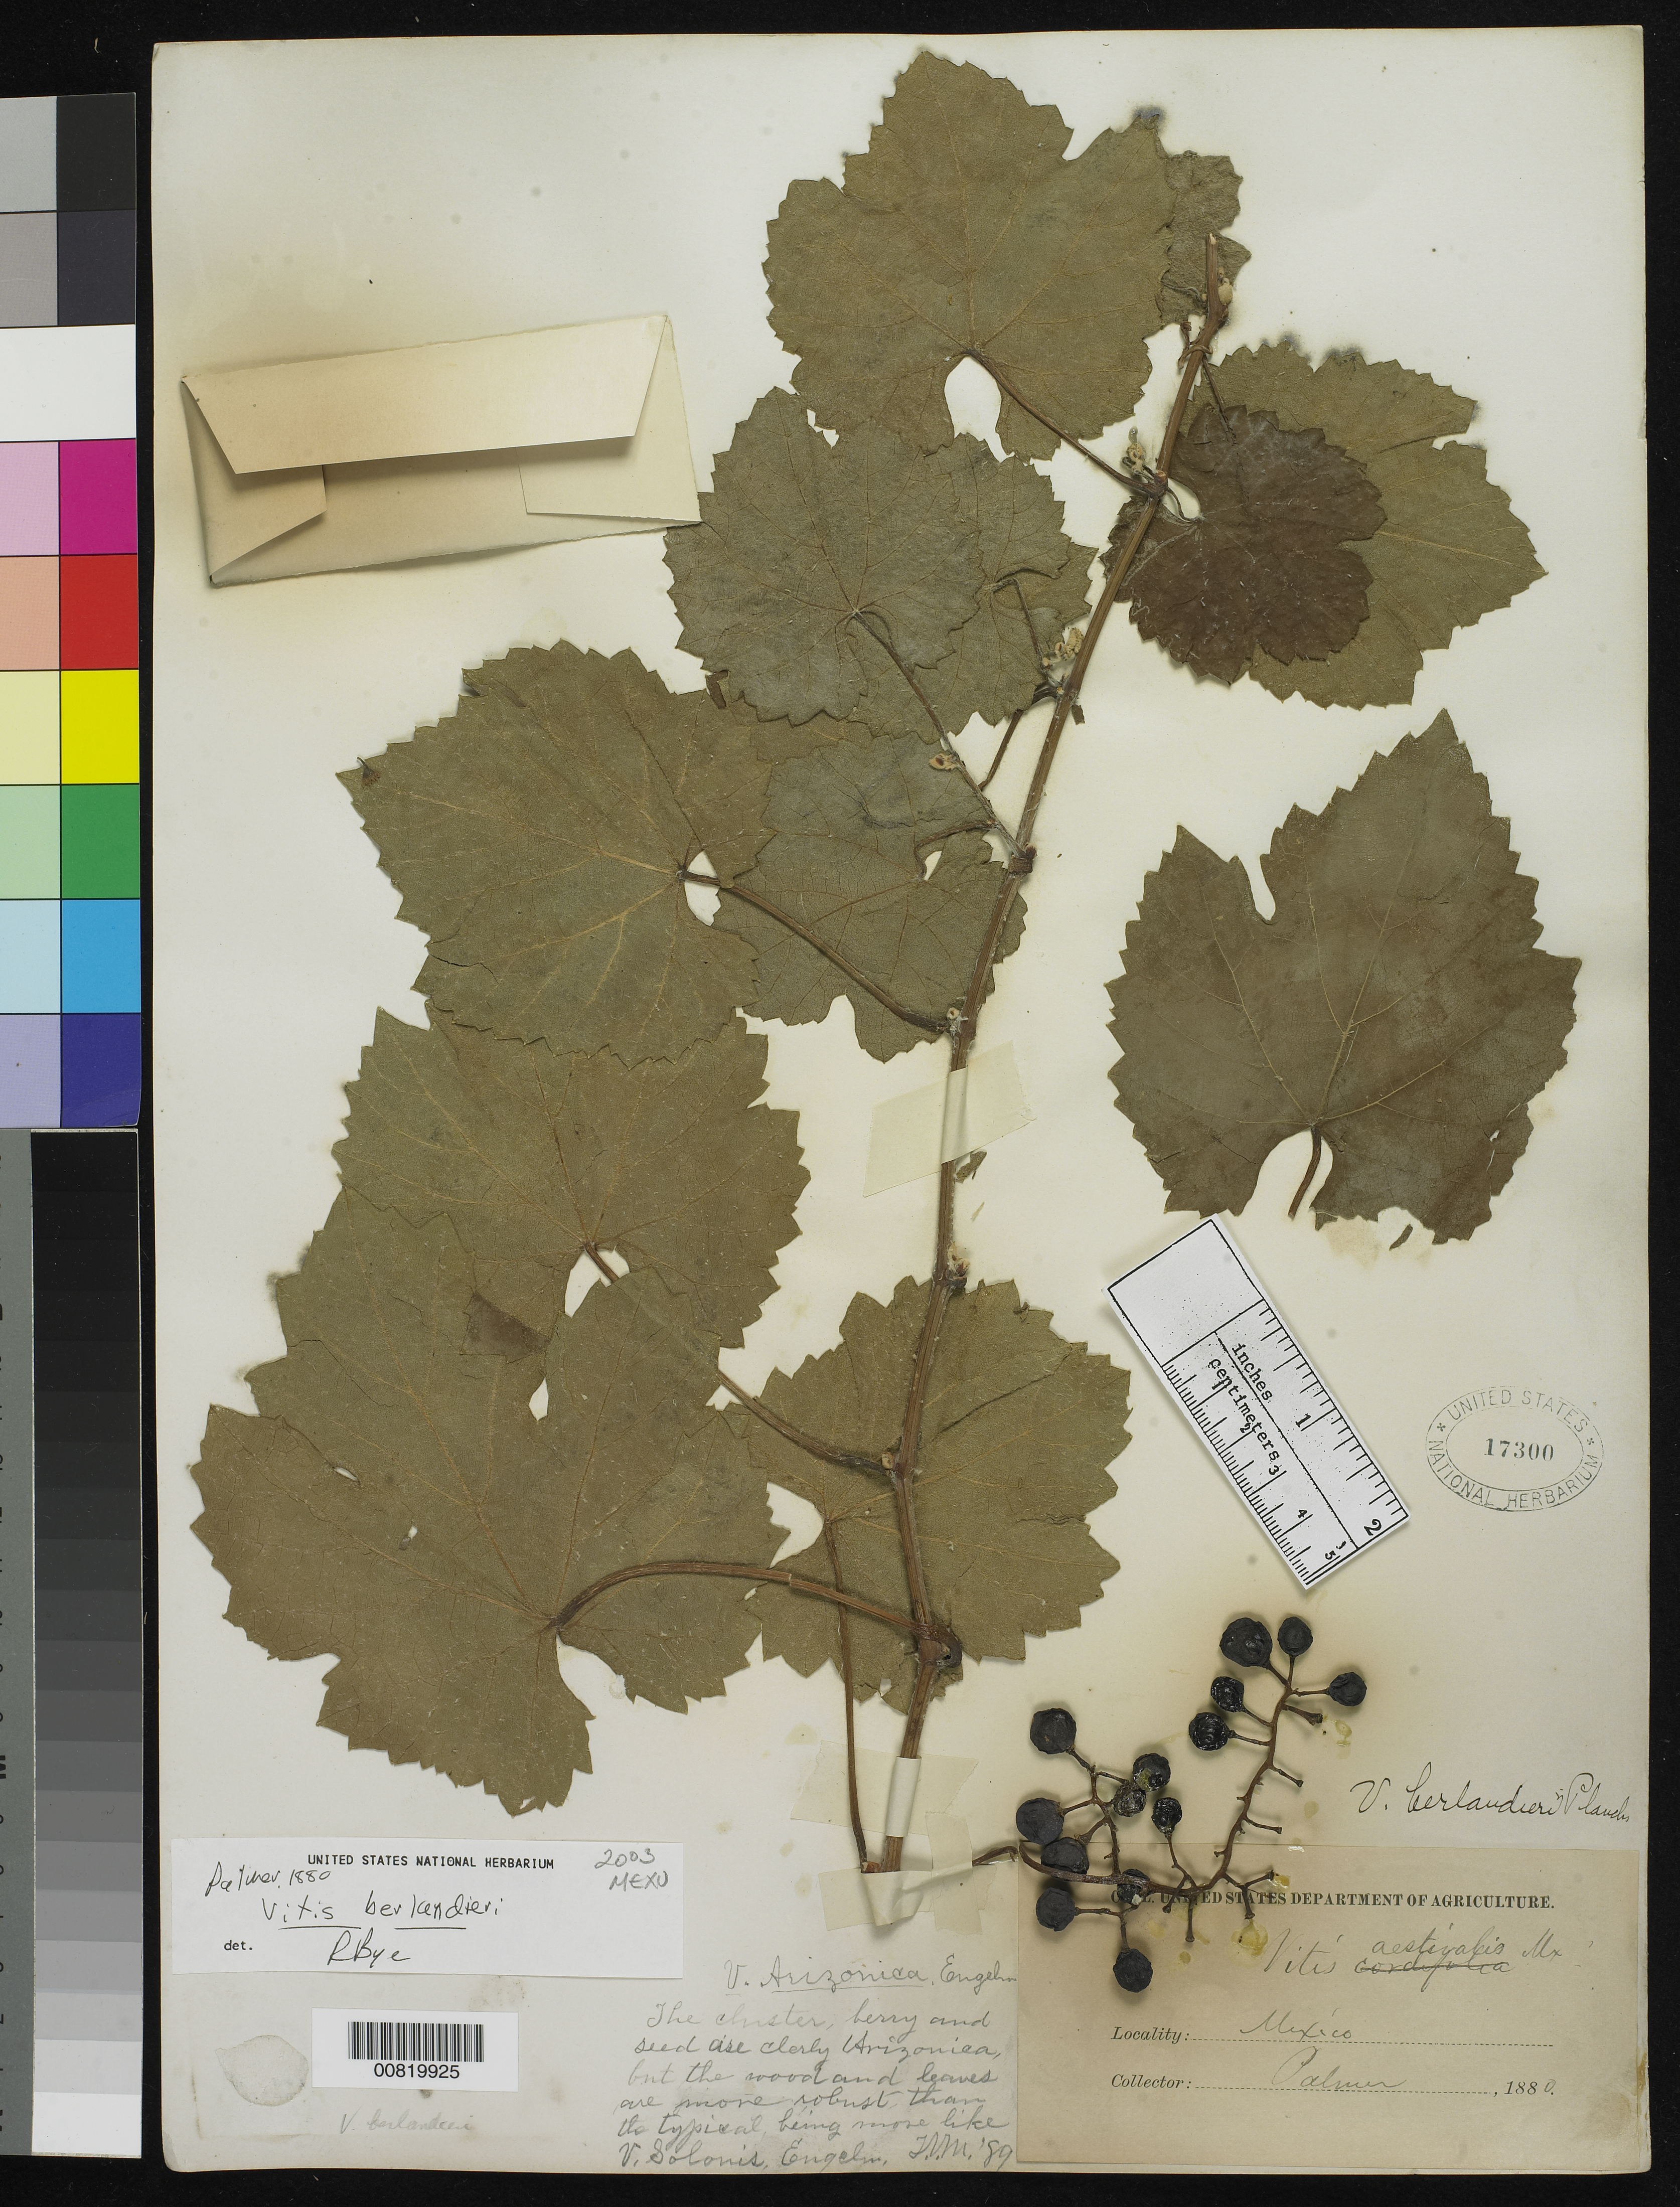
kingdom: Plantae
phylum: Tracheophyta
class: Magnoliopsida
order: Vitales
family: Vitaceae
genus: Vitis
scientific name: Vitis berlandieri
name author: Planch.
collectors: E. Palmer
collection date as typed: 1880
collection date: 1880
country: Mexico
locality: Mexico.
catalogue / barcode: US 17300